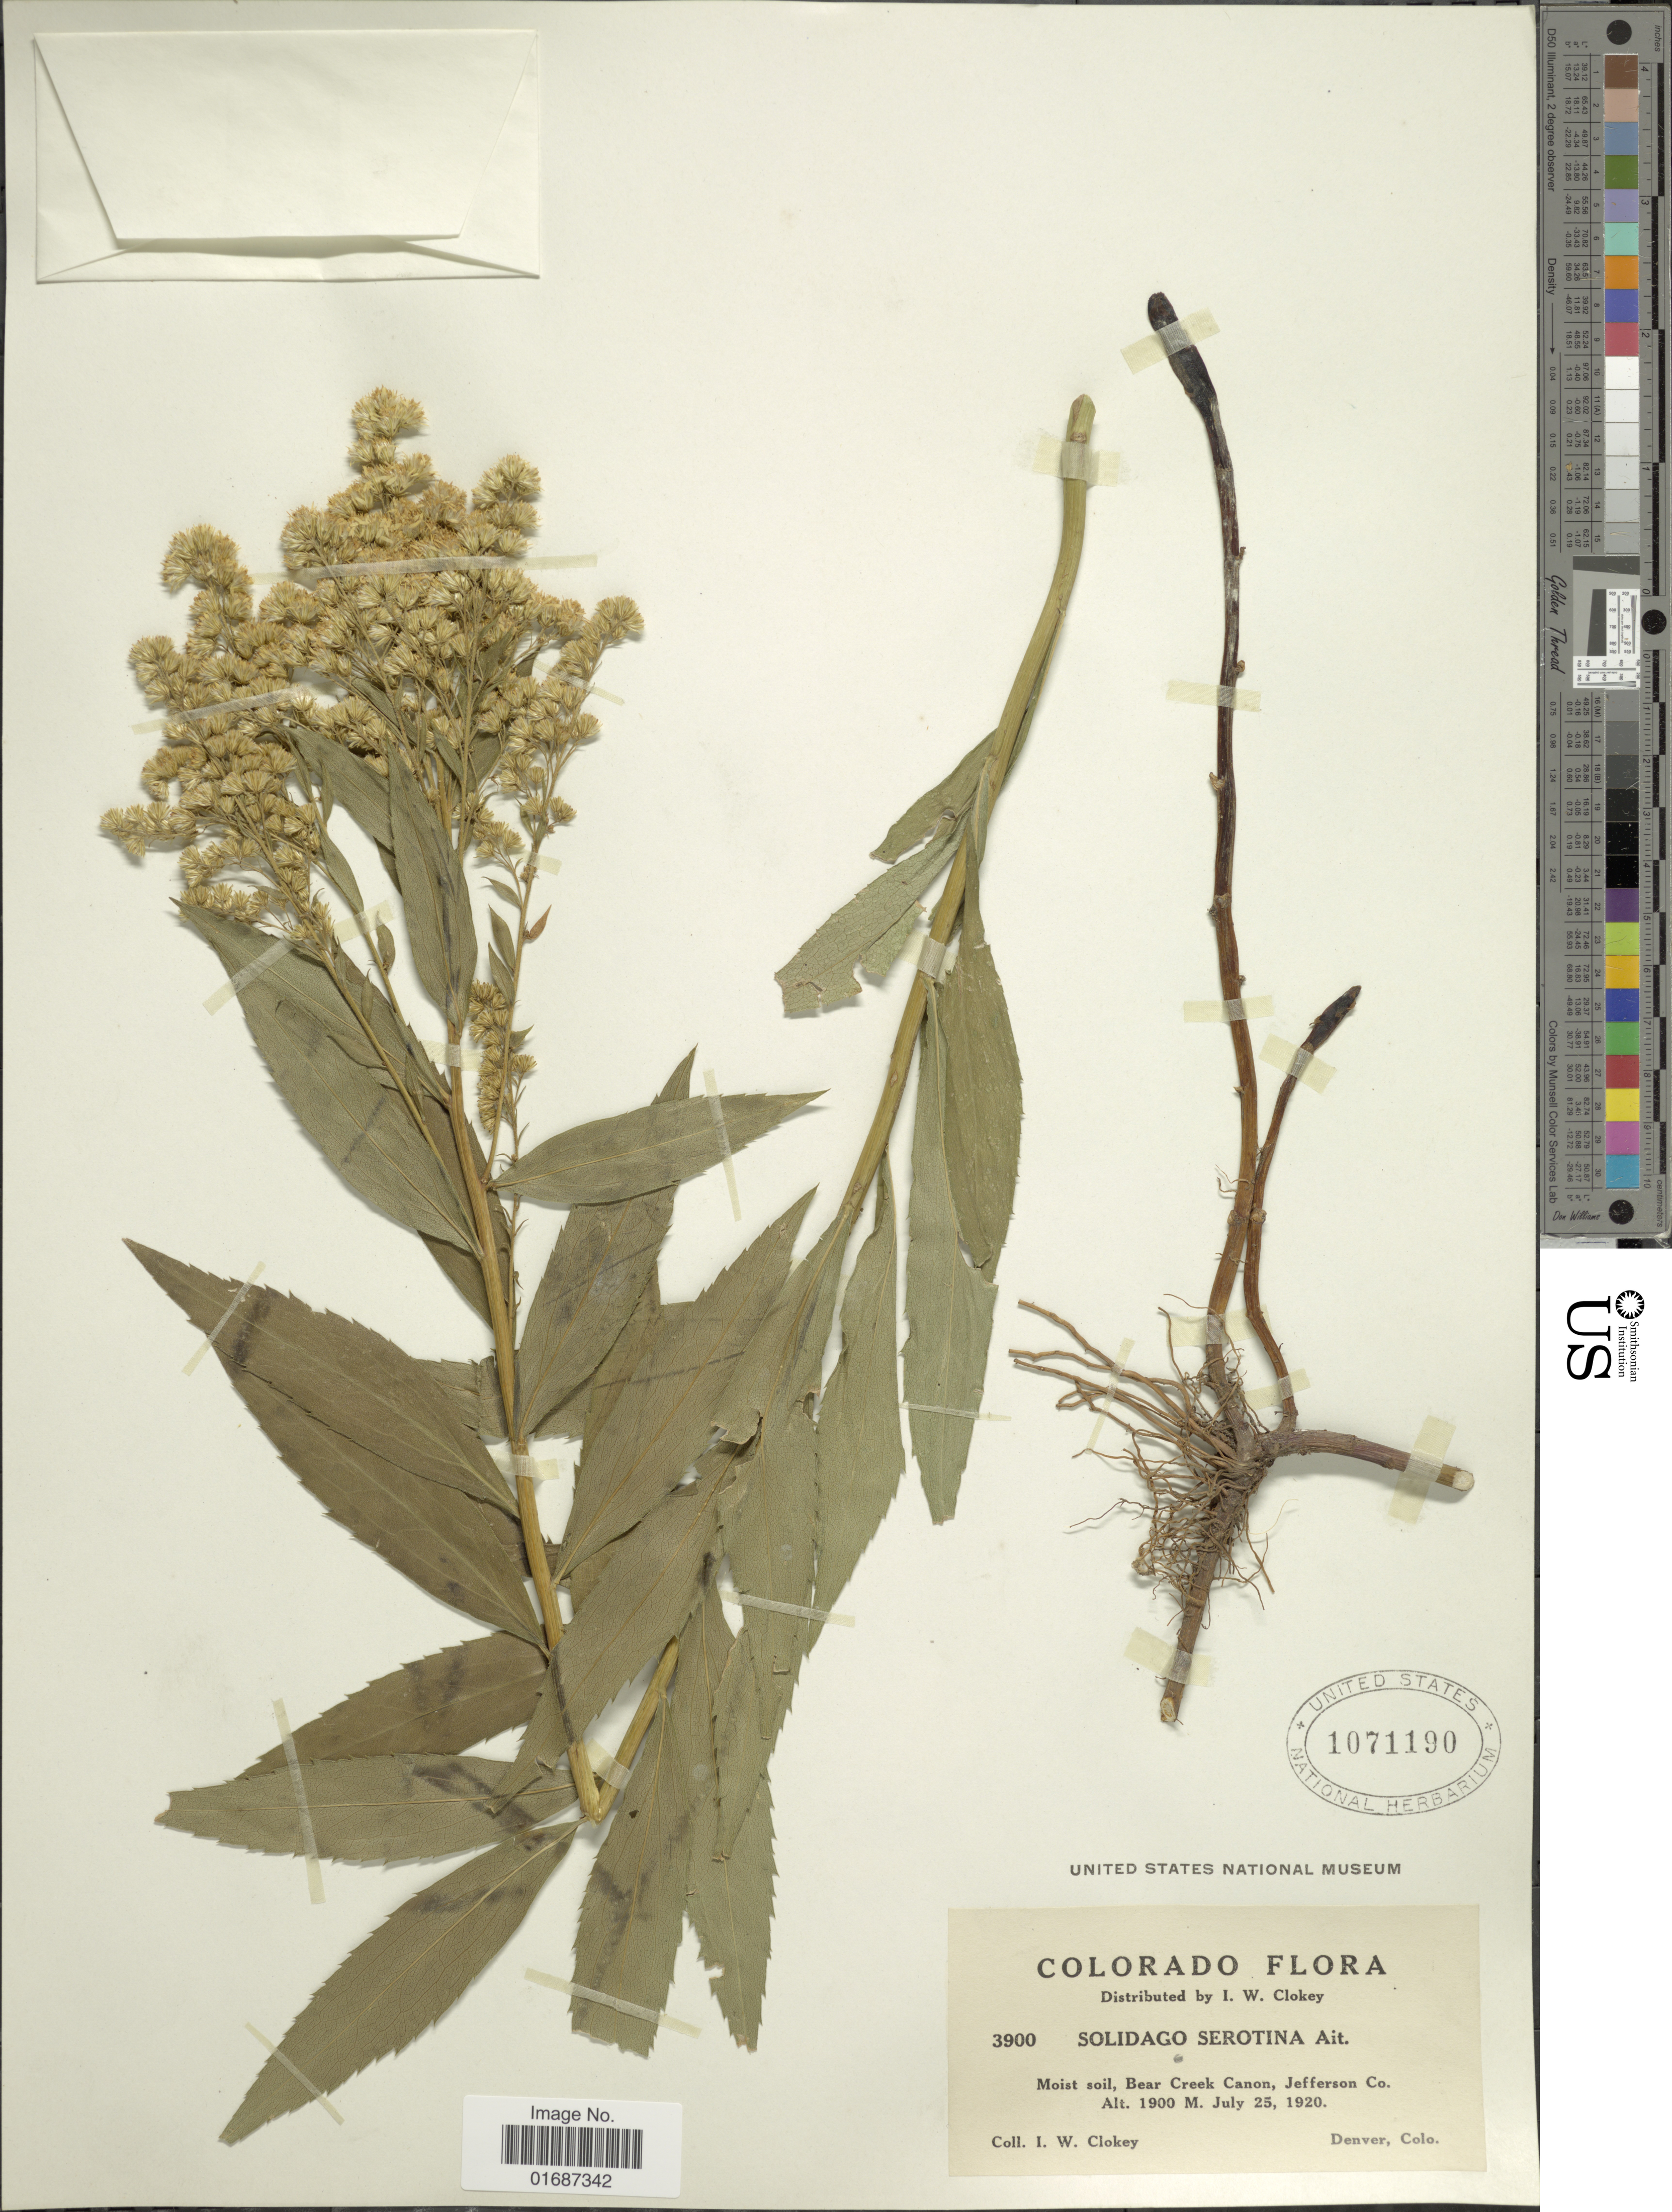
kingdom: Plantae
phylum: Tracheophyta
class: Magnoliopsida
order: Asterales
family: Asteraceae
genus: Solidago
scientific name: Solidago gigantea var. leiophylla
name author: Fernald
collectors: I. W. Clokey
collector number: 3900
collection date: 1920-07-25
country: United States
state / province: Colorado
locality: Moist soil, Bear Creek Canon, Jefferson Co.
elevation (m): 1900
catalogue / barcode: US 1071190